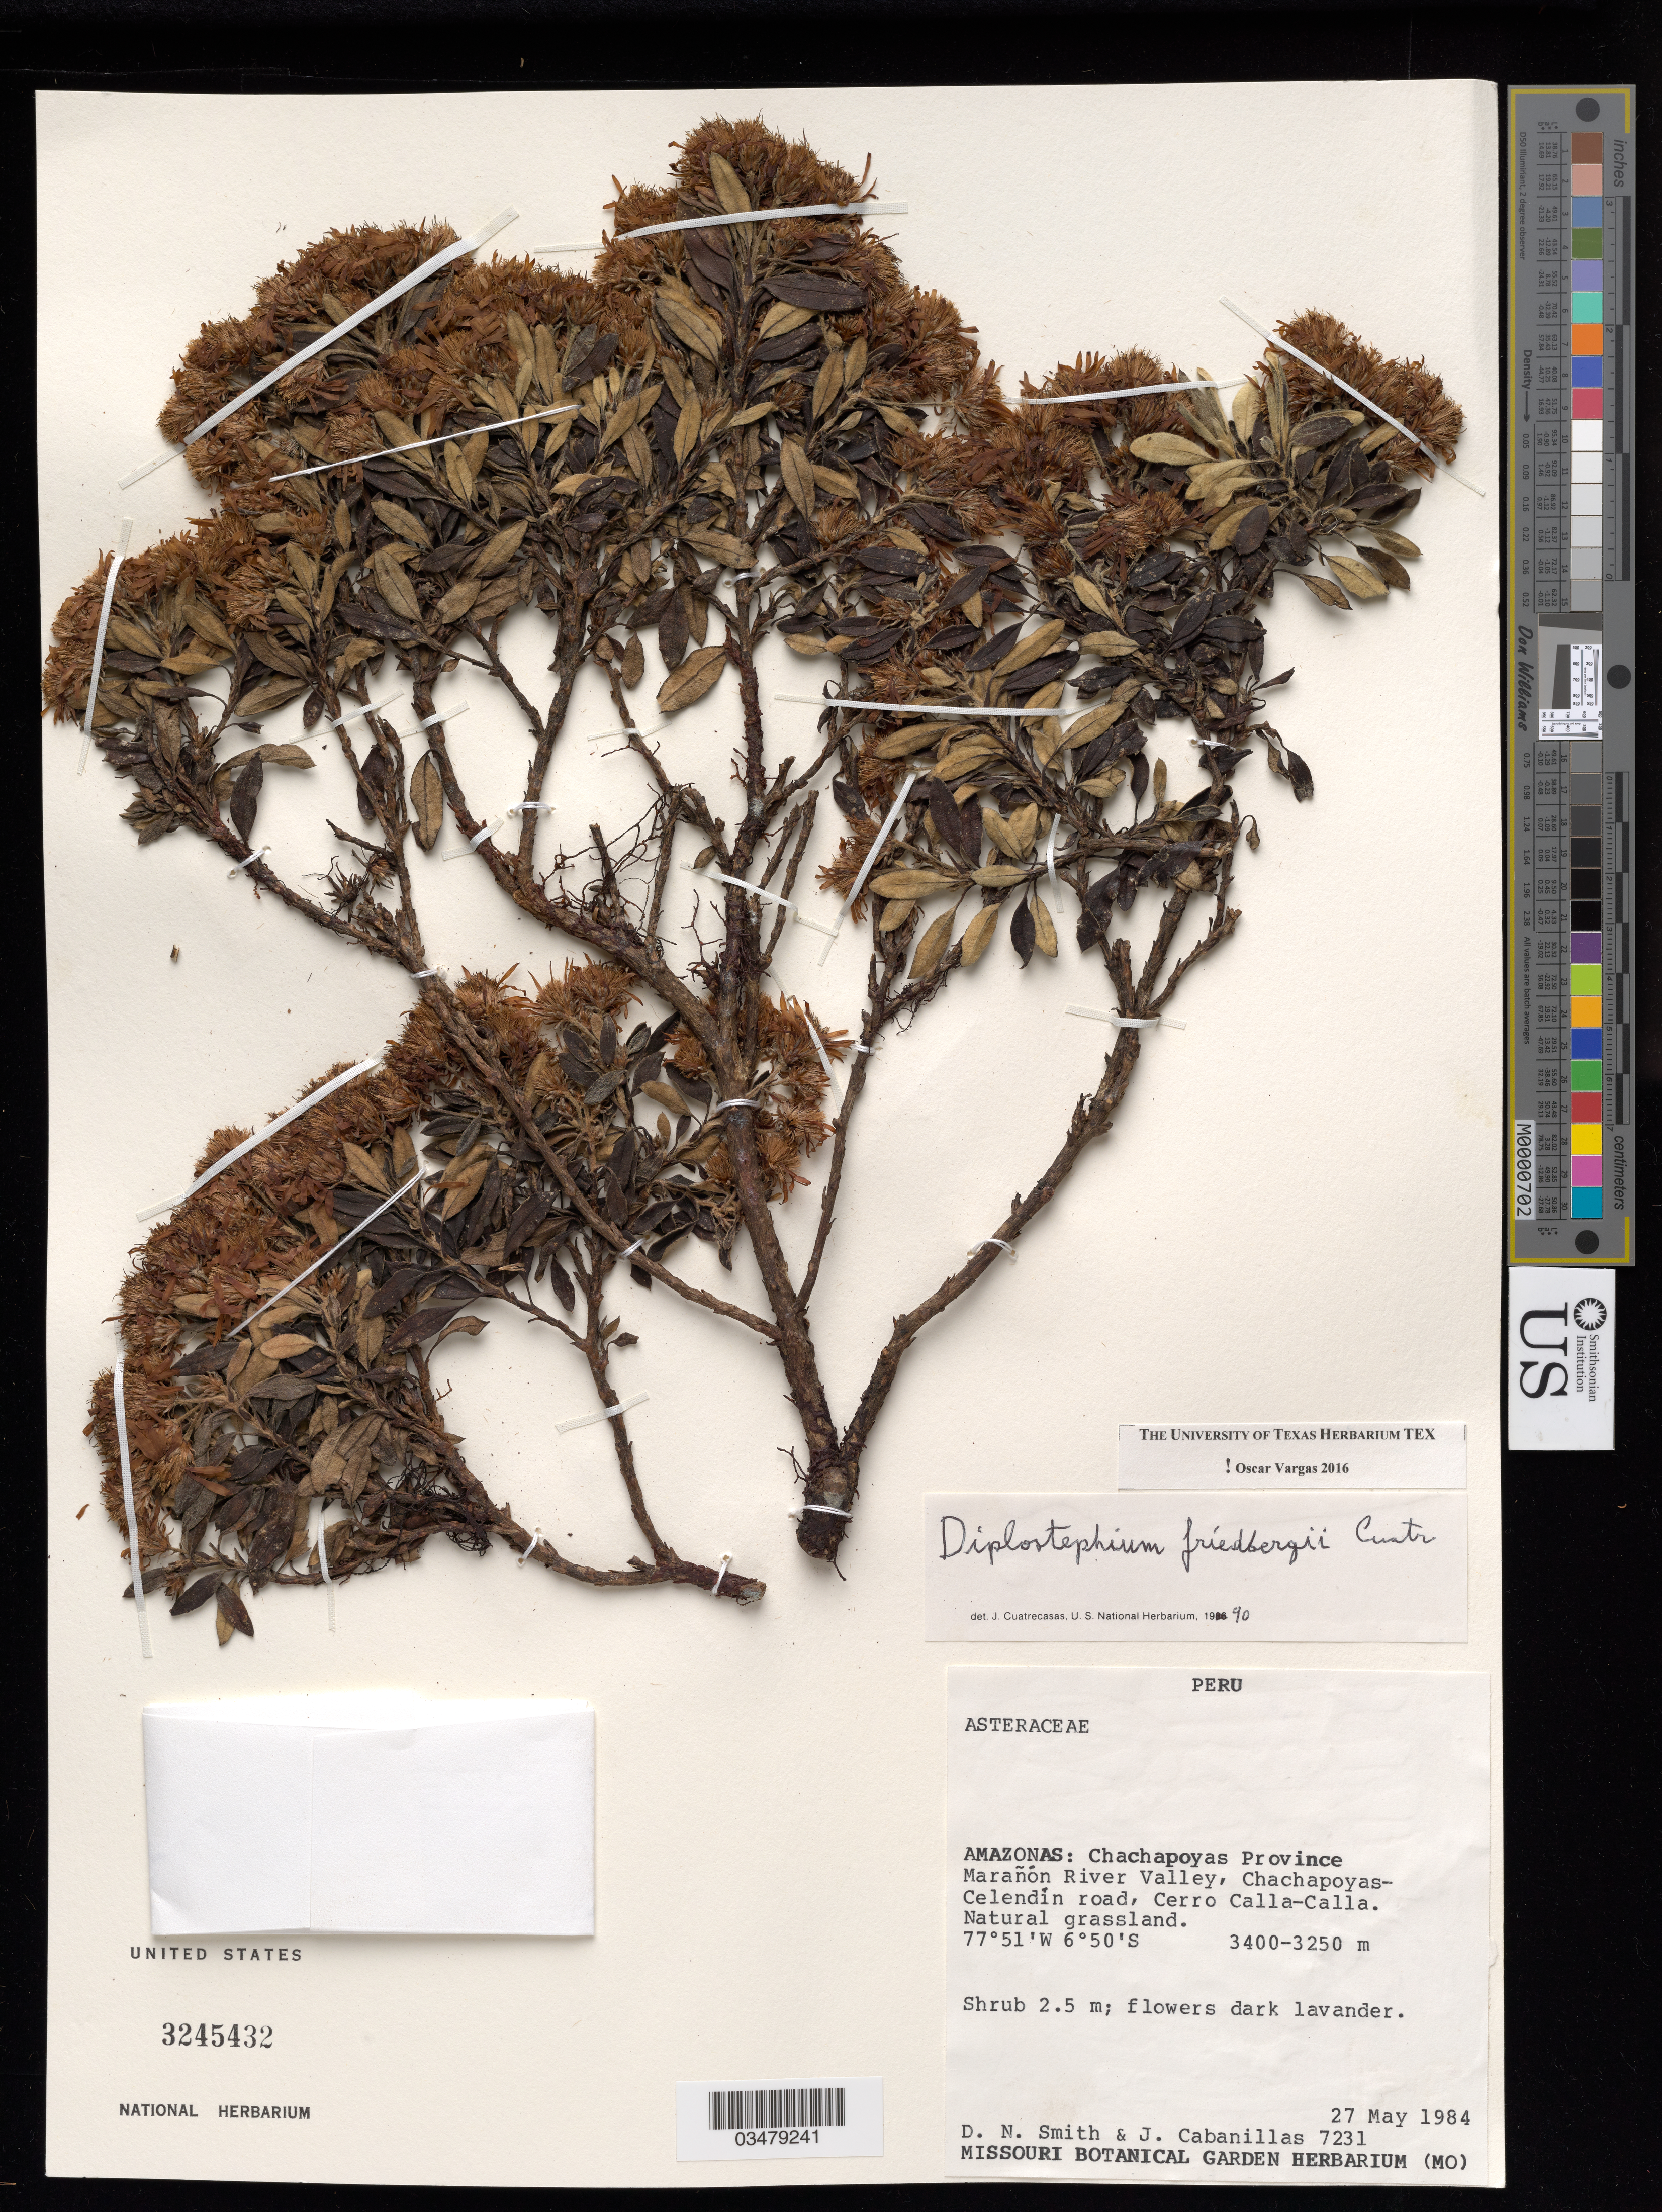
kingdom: Plantae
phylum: Tracheophyta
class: Magnoliopsida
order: Asterales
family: Asteraceae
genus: Diplostephium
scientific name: Diplostephium friedbergii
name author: Cuatrec.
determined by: Vargas, Oscar M.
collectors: D. Smith & J. Cabanillas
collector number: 7231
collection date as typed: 27 May 1984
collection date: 1984-05-27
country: Peru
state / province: Amazonas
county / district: Chachapoyas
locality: Amazonas: Chachapoyas Prov., Merañon River Valley, Chachapoyas - Celendin road, Cerro Calla-Calla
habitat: Natural grassland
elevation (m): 3250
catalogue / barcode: US 3245432